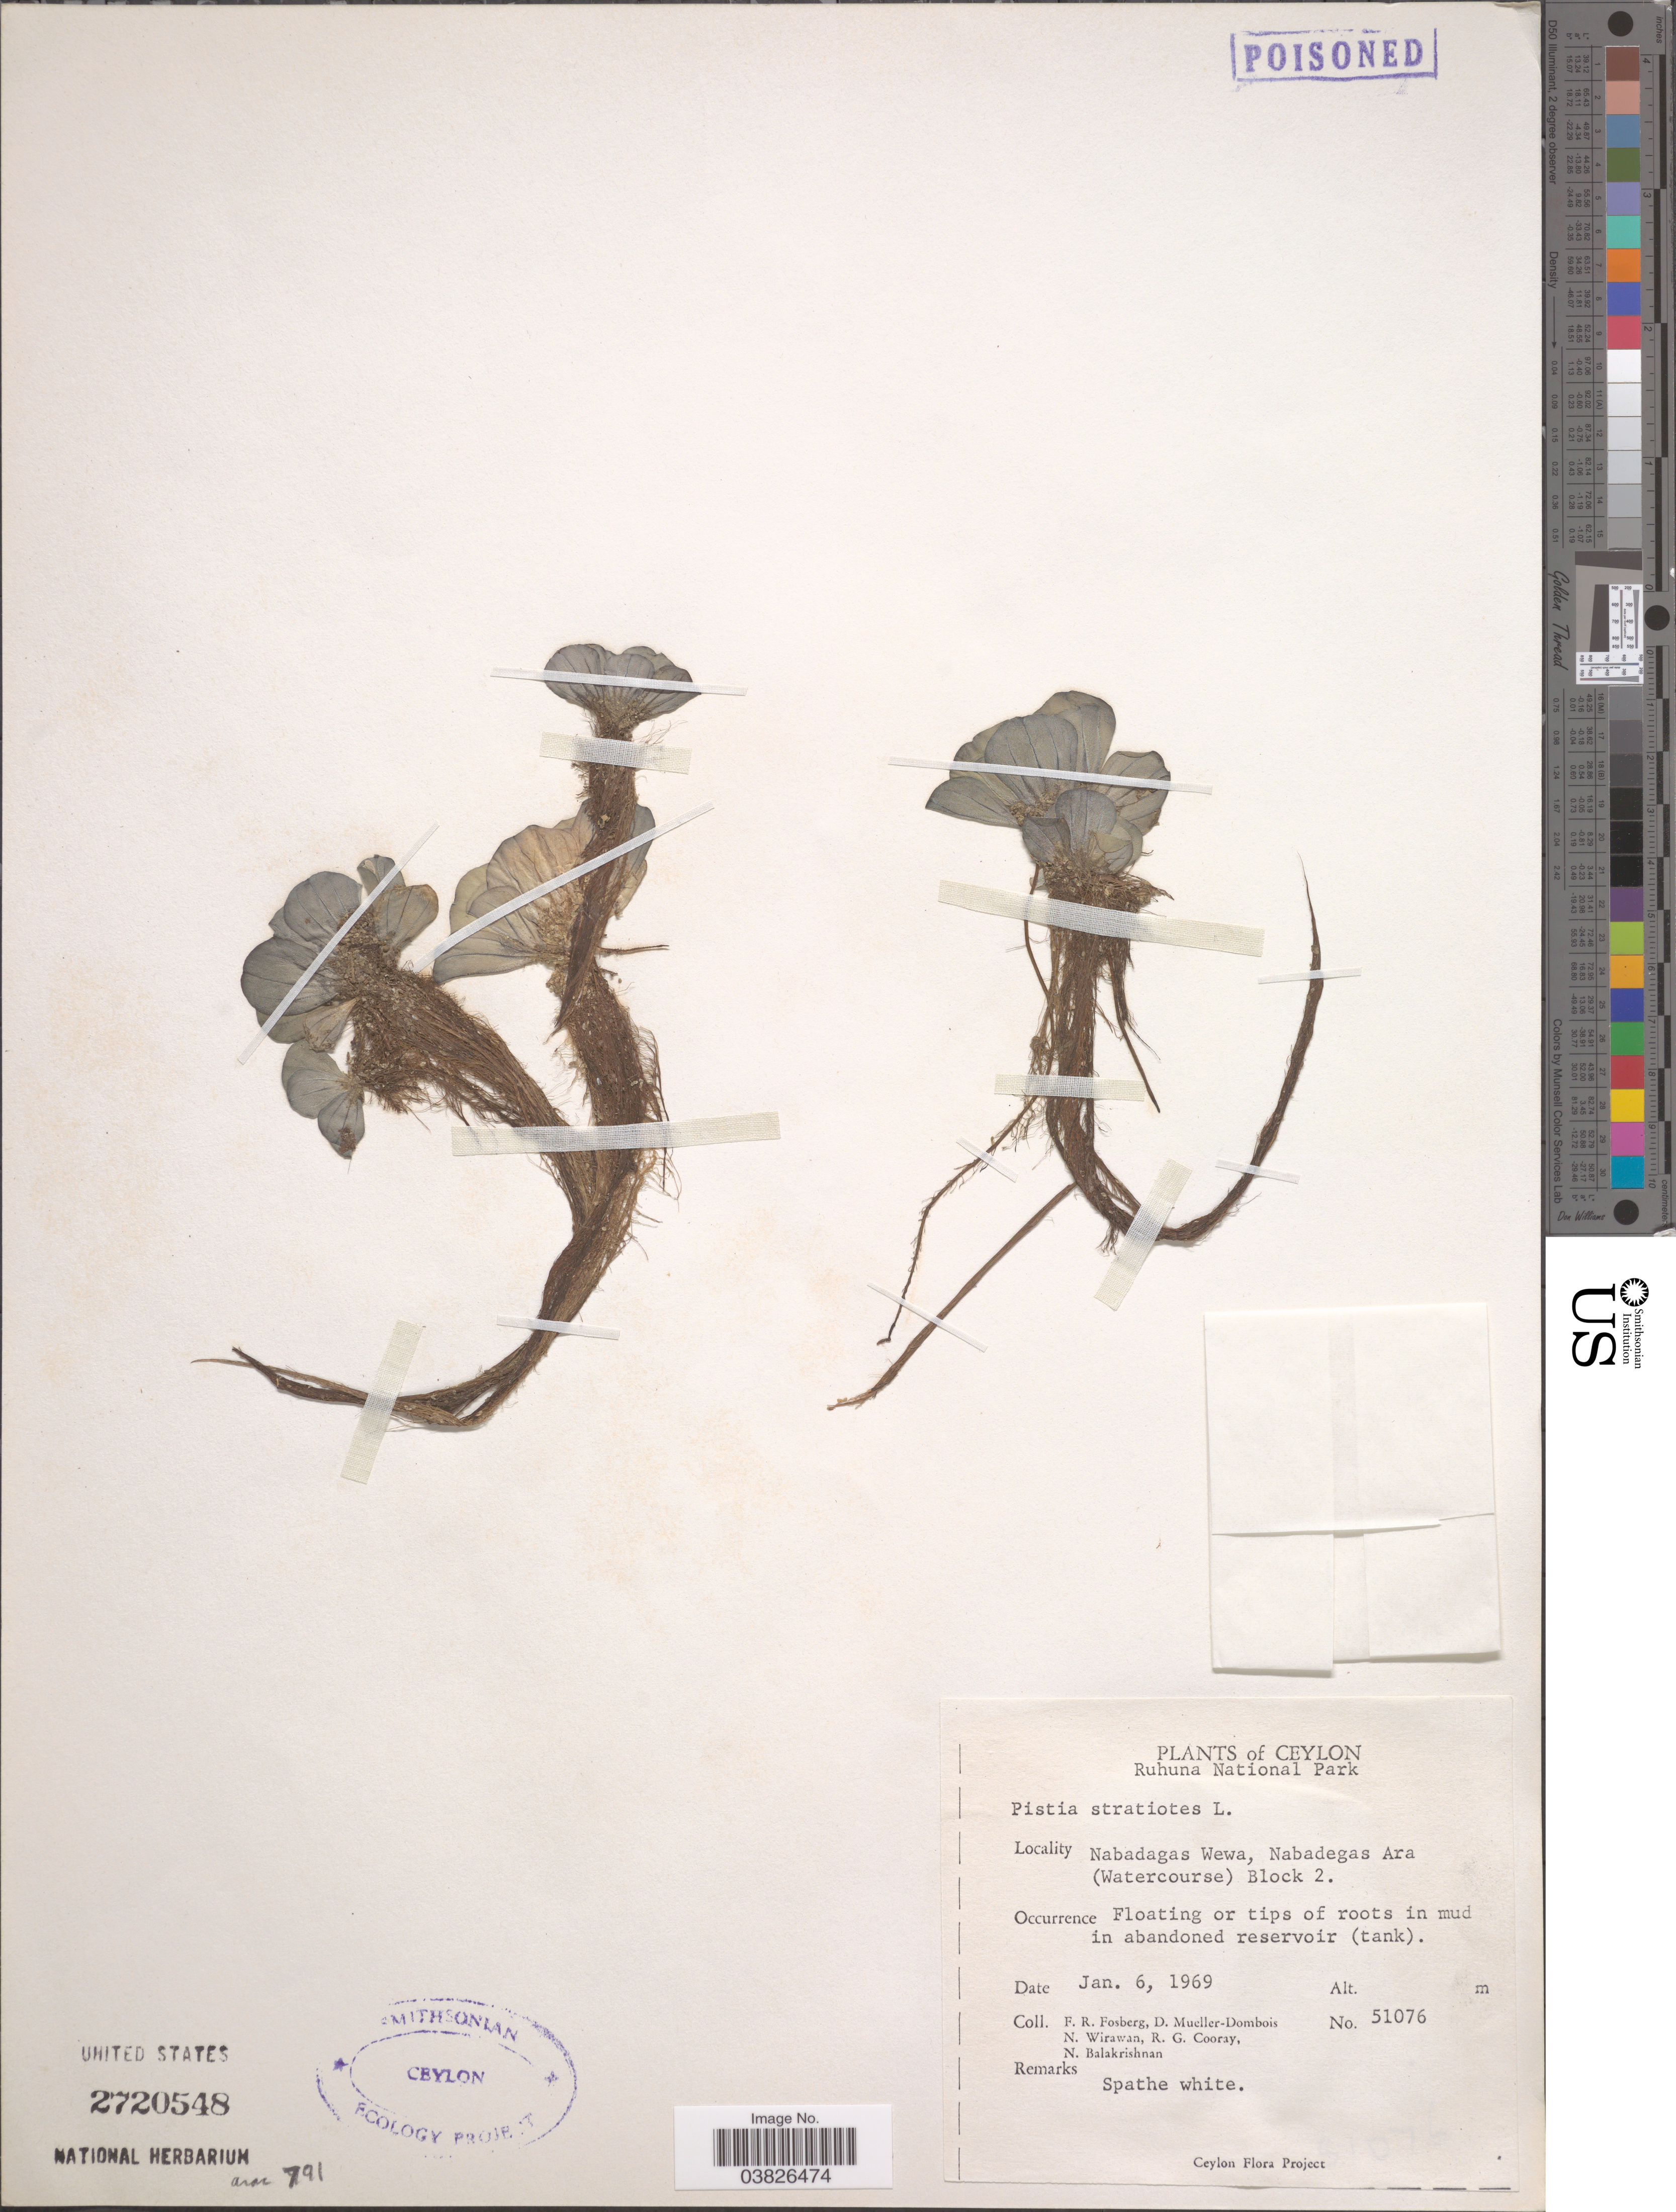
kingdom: Plantae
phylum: Tracheophyta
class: Liliopsida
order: Alismatales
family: Araceae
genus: Pistia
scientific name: Pistia stratiotes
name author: L.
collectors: F. R. Fosberg, D. Mueller-Dombois, N. Wirawan, R. Cooray & N. Balakrishnan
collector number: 51076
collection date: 1969-01-06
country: Sri Lanka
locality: Ceylon. Ruhuna National Park. Nabadagas Wewa, Nabadegas Ara (Watercourse) Block 2. In abandoned reservoir (tank).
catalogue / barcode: US 2720548